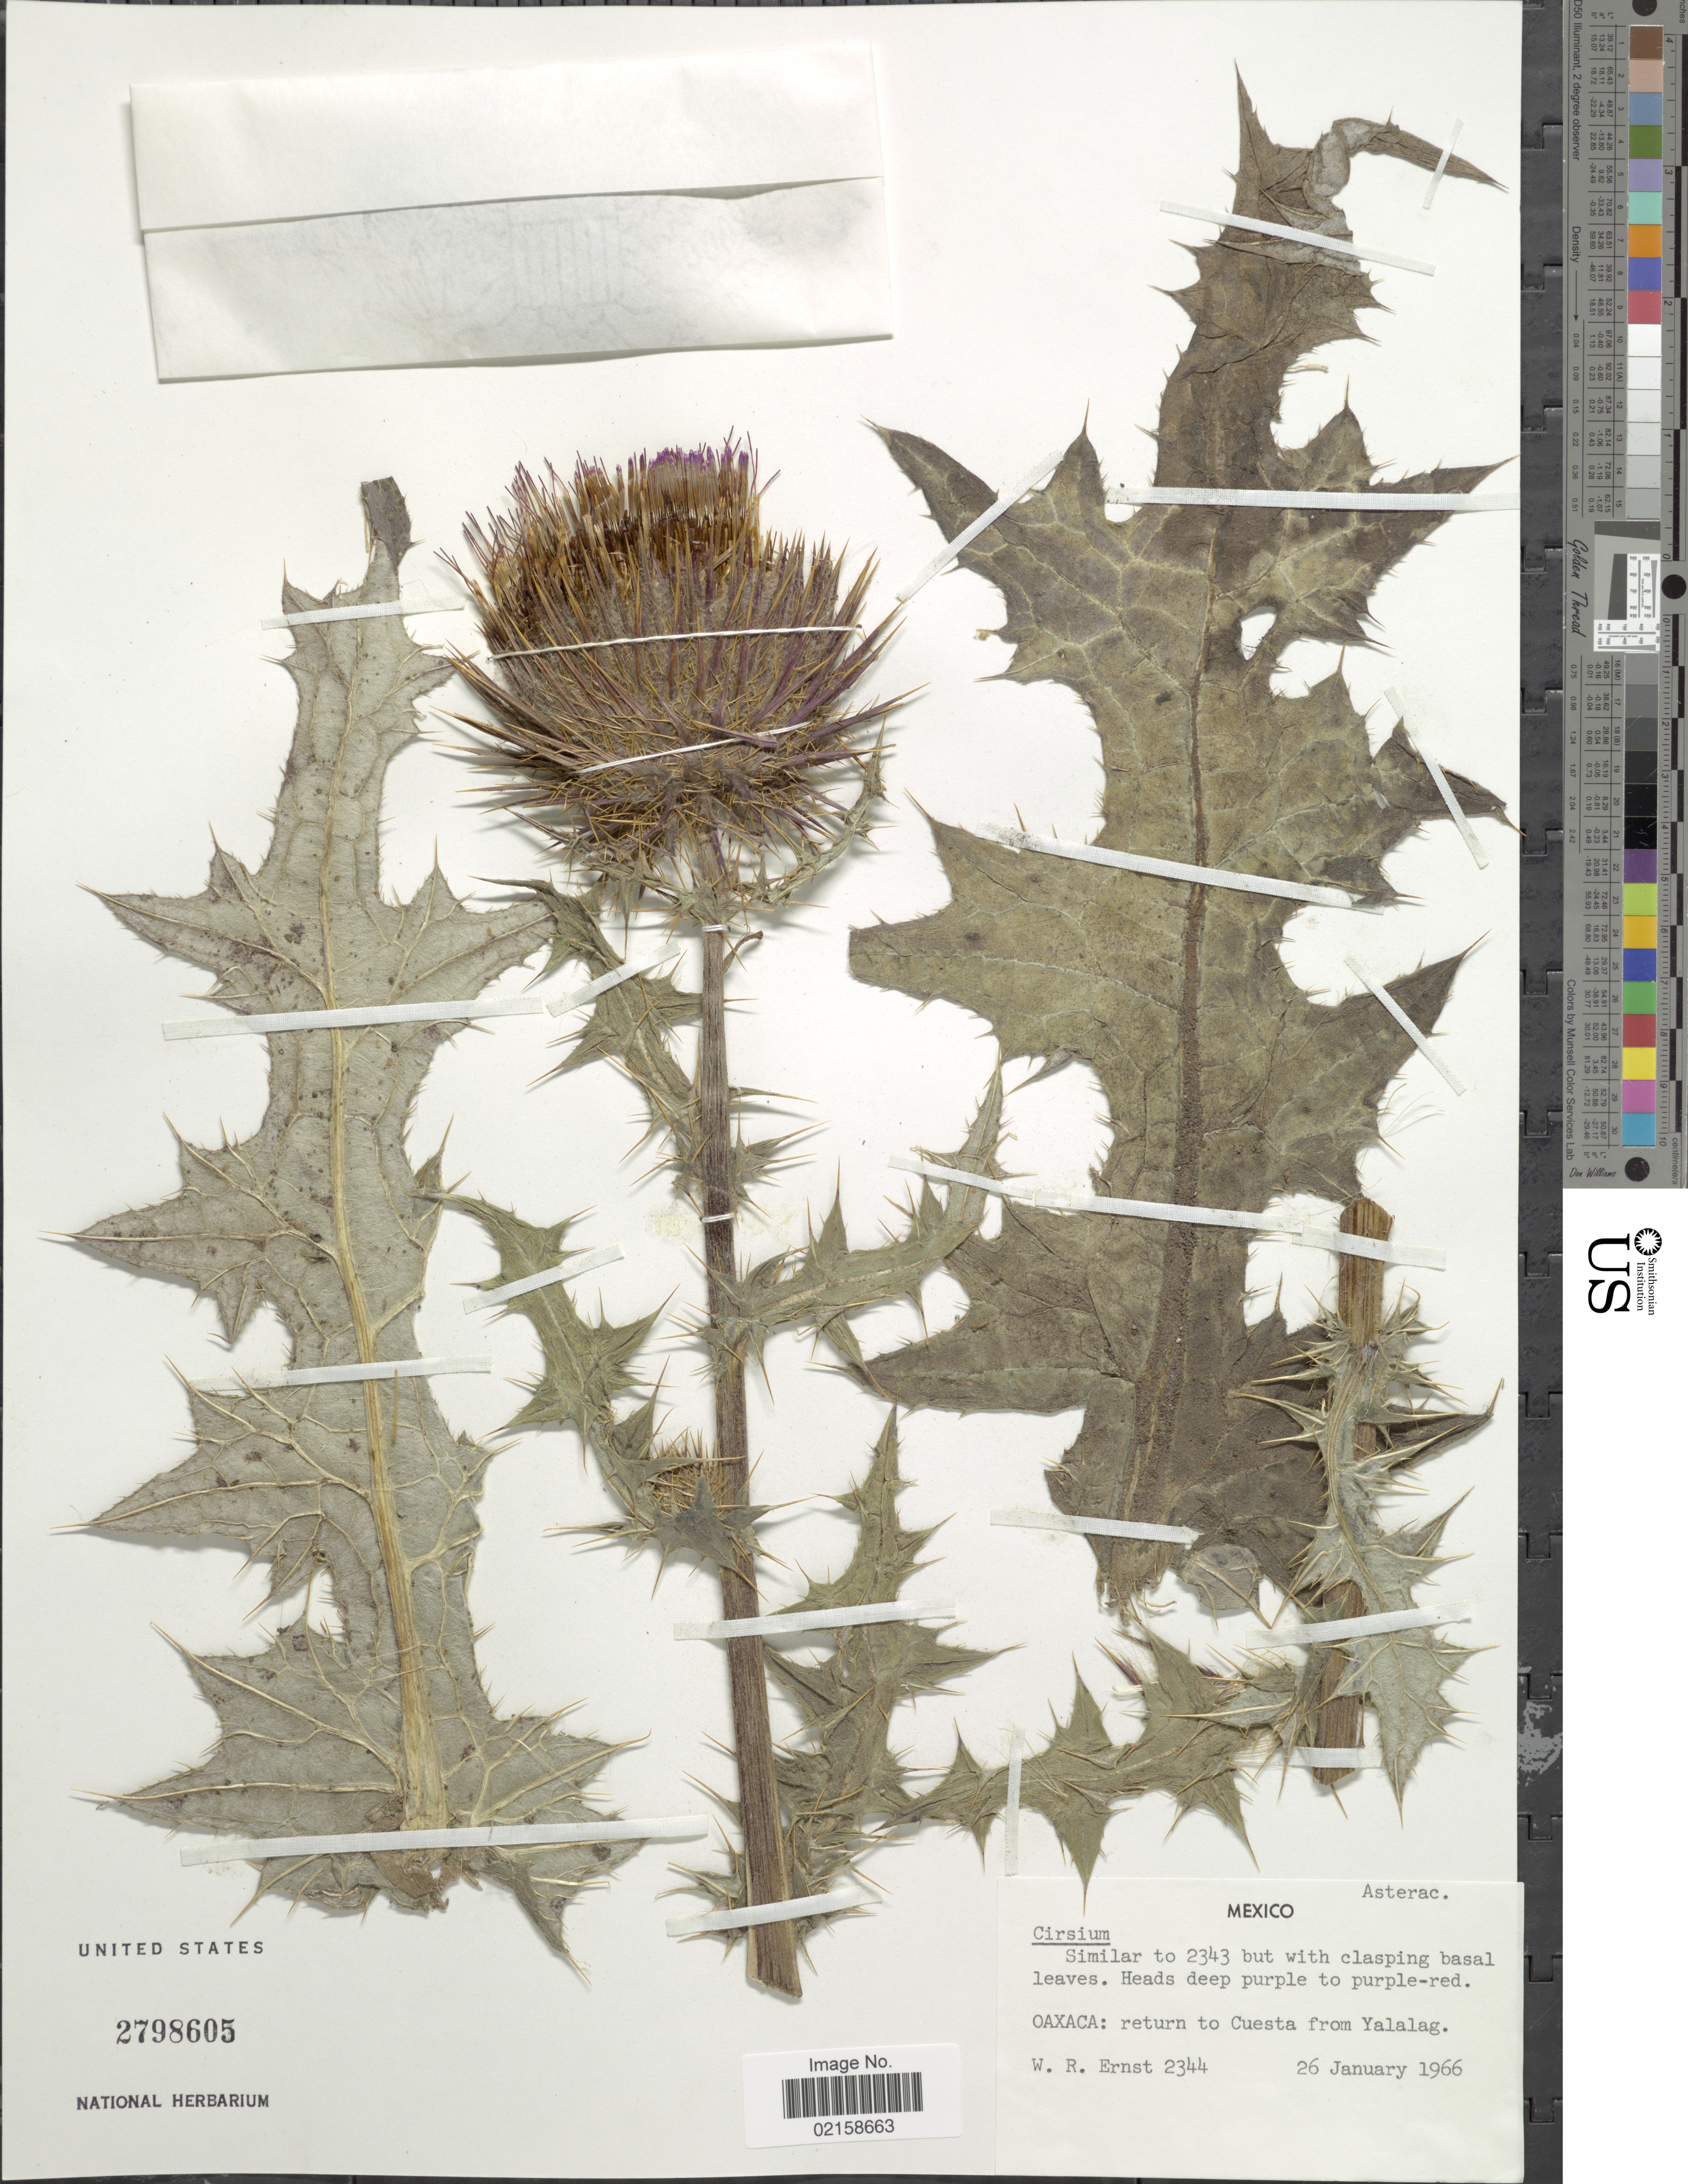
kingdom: Plantae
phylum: Tracheophyta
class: Magnoliopsida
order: Asterales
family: Asteraceae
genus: Cirsium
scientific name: Cirsium sp.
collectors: W. R. Ernst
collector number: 2344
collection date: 1966-01-26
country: Mexico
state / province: Oaxaca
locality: Return to Cuesta from Yalalag.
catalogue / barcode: US 2798605